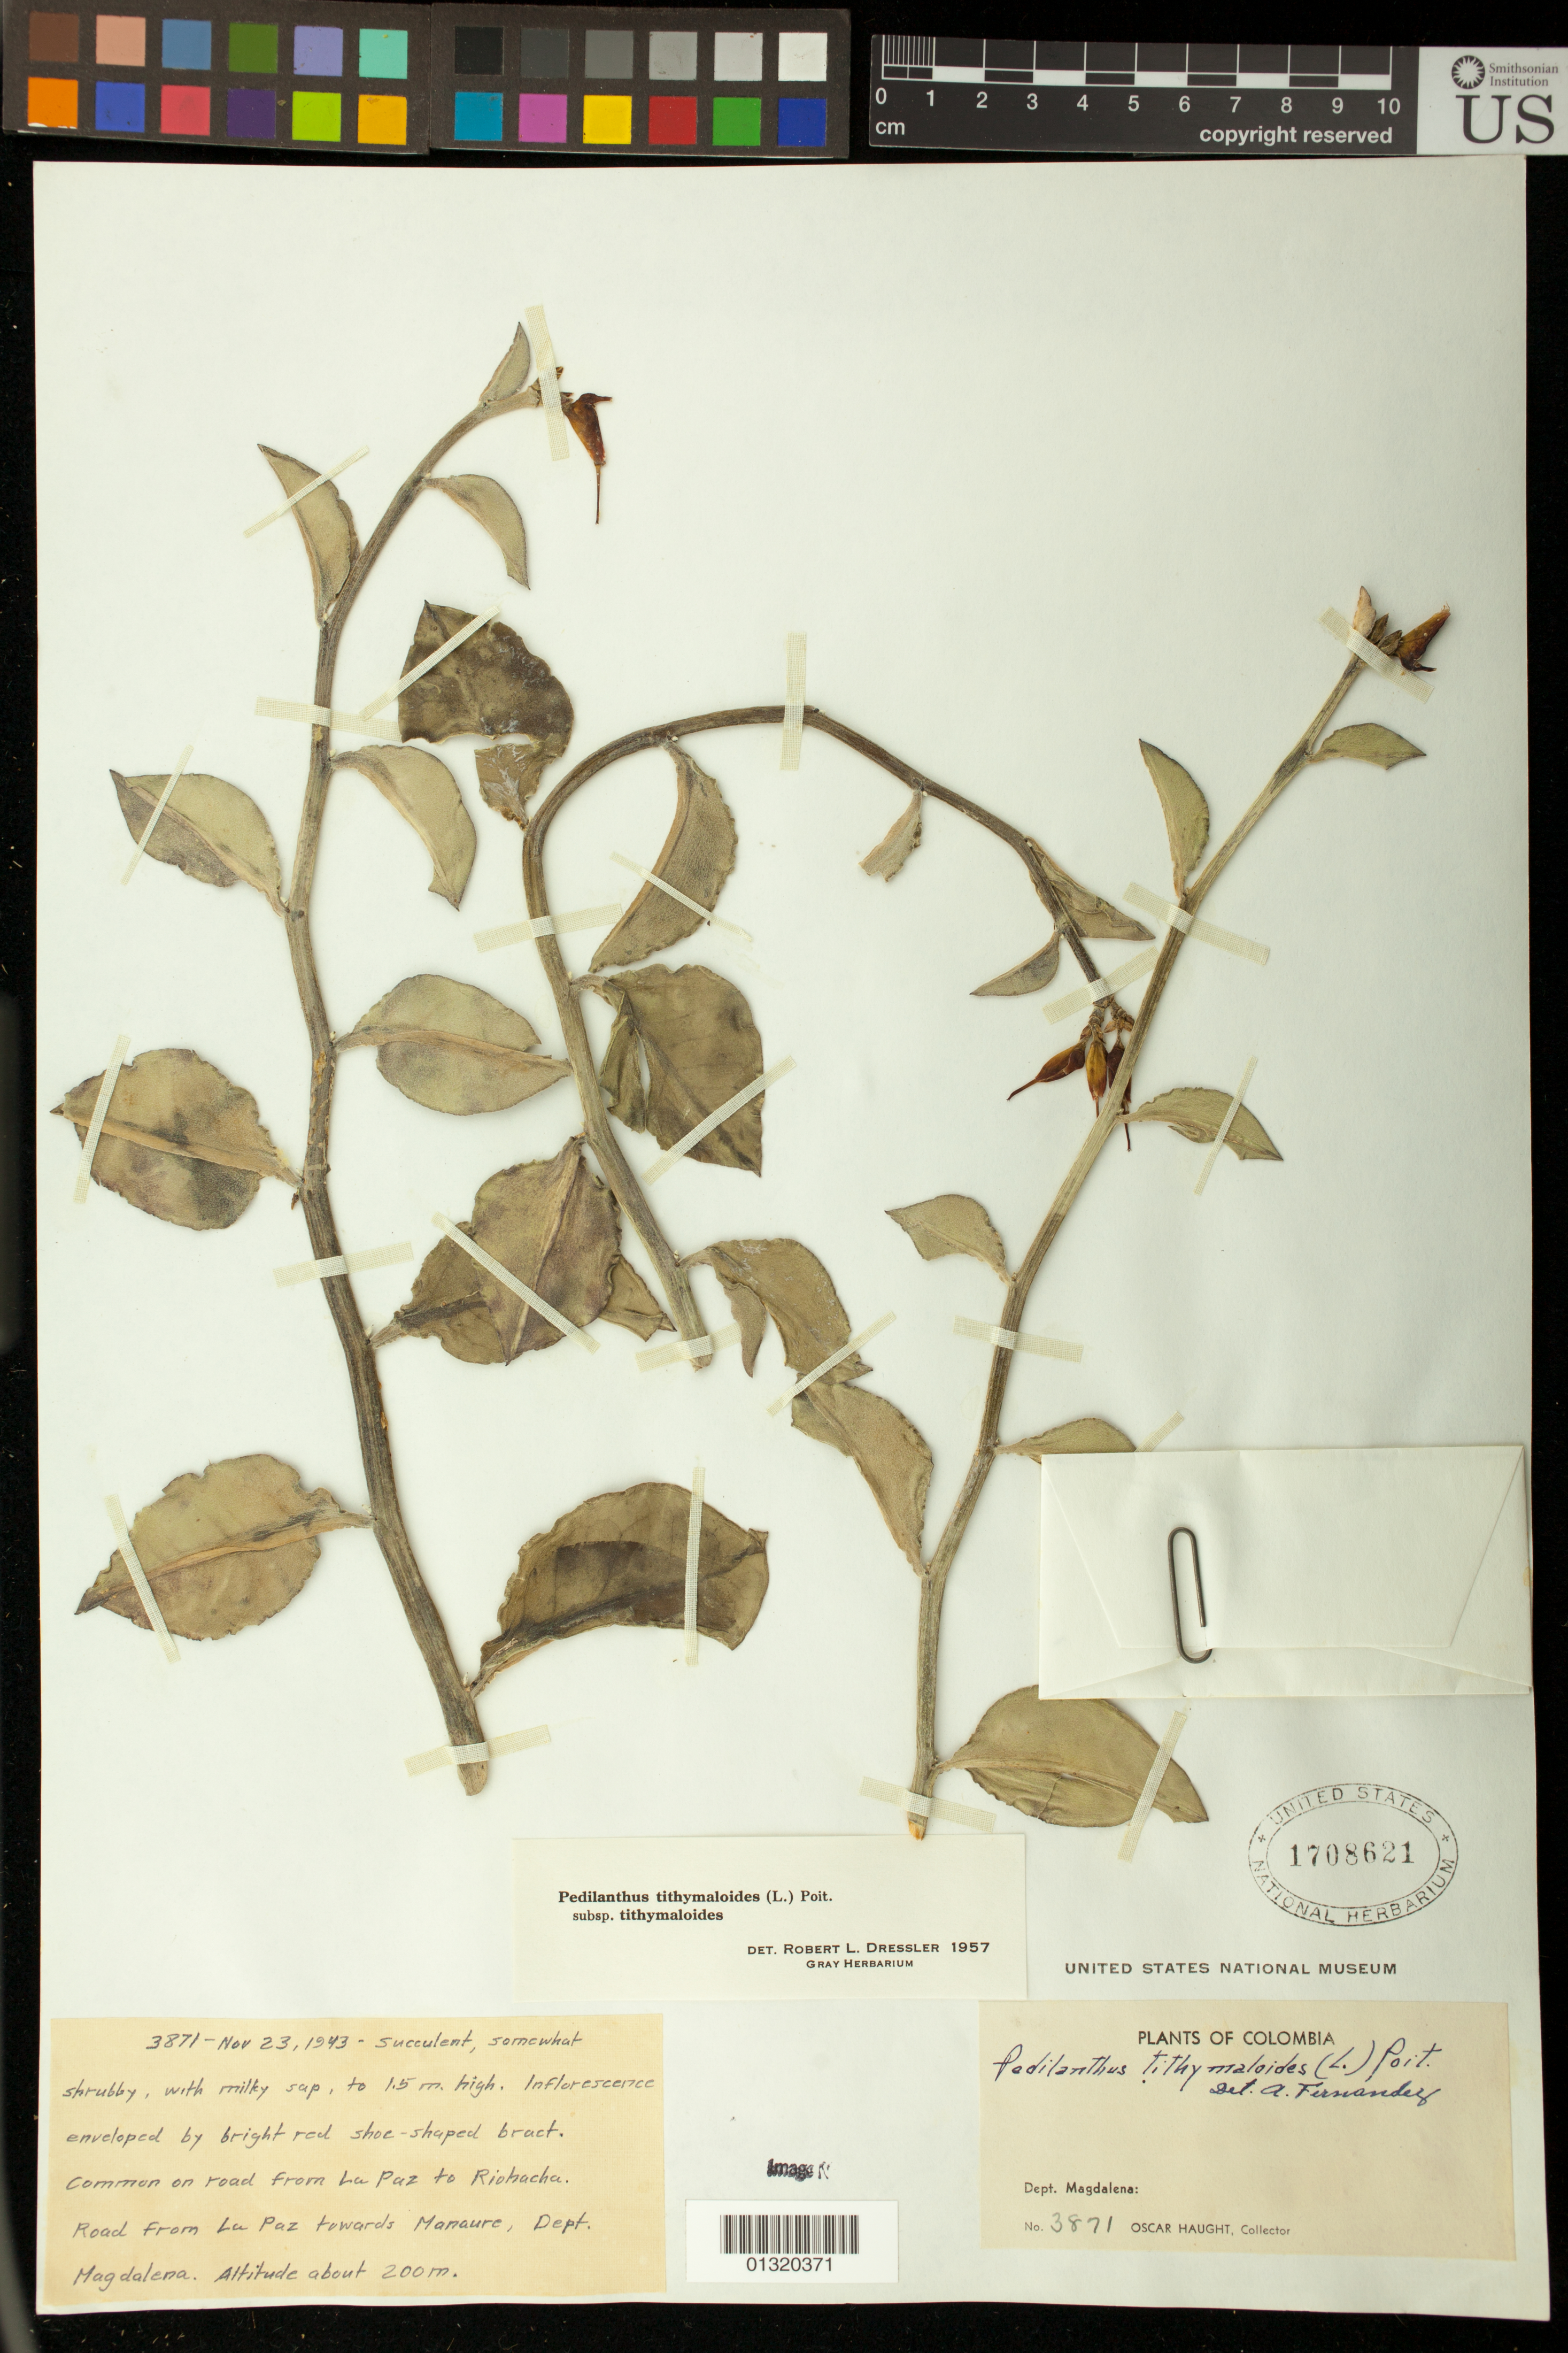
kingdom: Plantae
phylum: Tracheophyta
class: Magnoliopsida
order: Malpighiales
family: Euphorbiaceae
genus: Pedilanthus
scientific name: Pedilanthus tithymaloides subsp. tithymaloides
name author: (L.) Poit.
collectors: O. Haught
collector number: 3871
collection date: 1943-11-23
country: Colombia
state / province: Magdalena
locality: Road from La Paz towards; Manaure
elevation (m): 200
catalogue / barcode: US 1708621